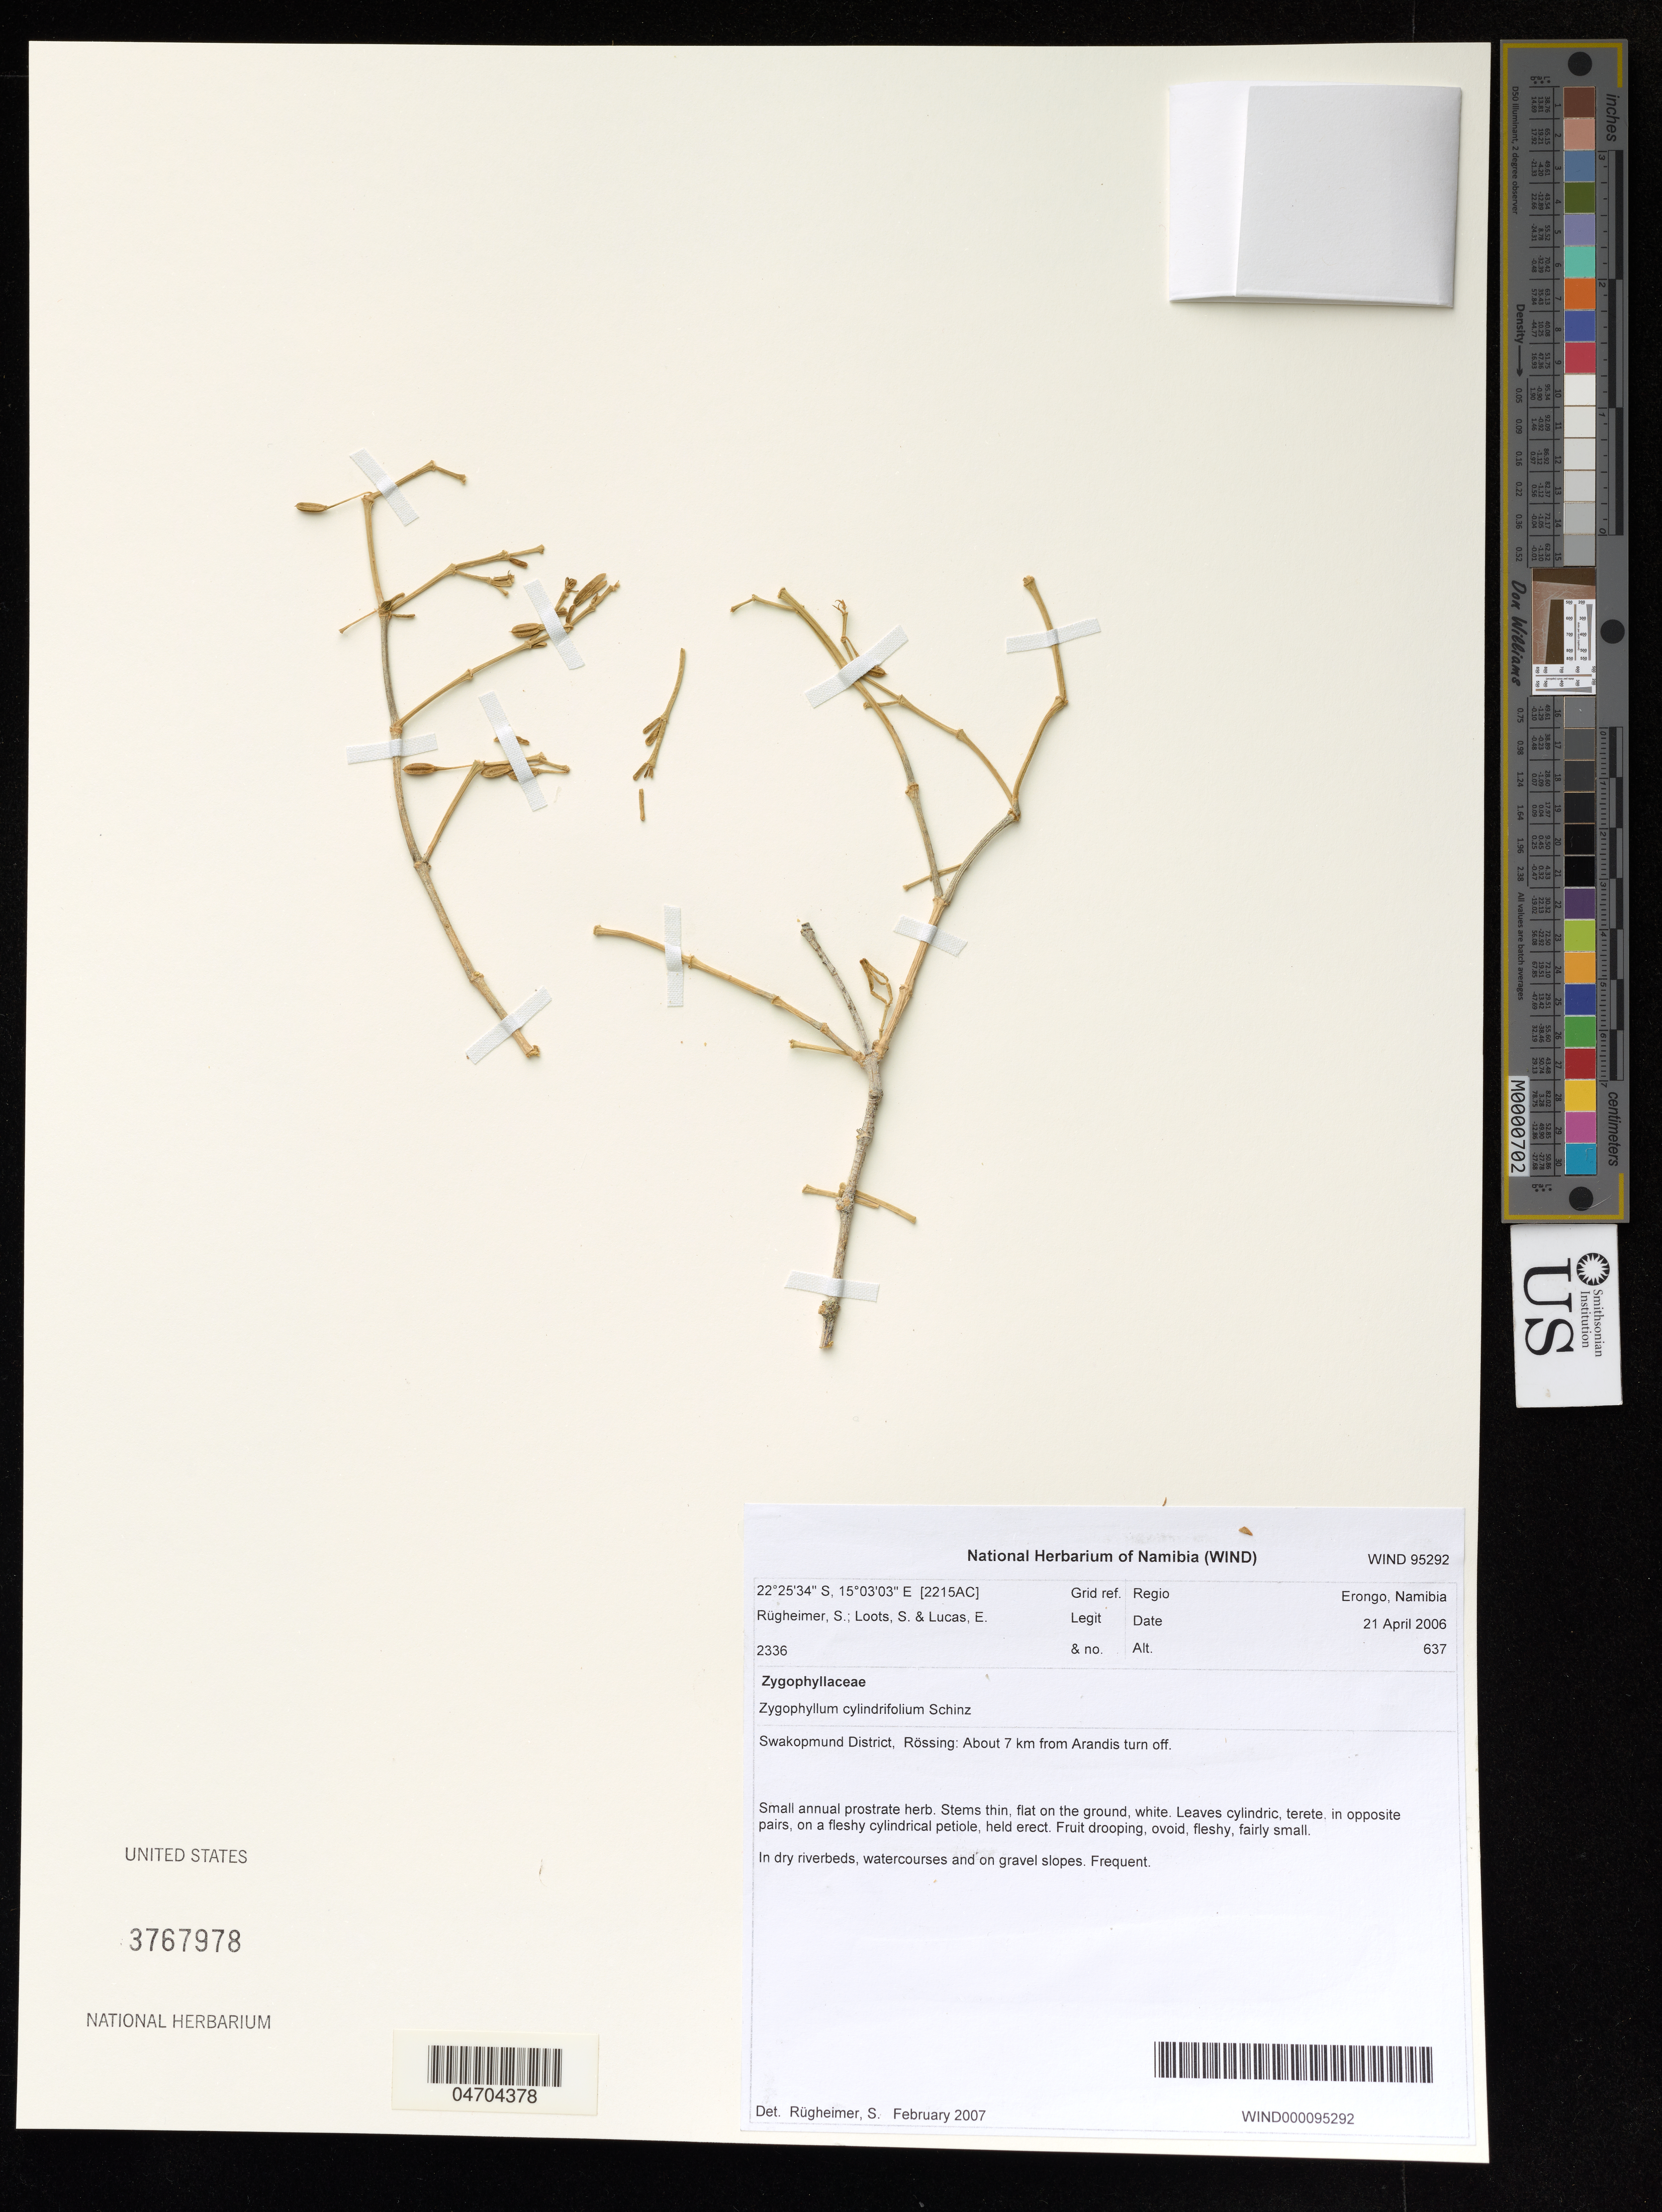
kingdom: Plantae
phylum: Tracheophyta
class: Magnoliopsida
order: Zygophyllales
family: Zygophyllaceae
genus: Zygophyllum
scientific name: Zygophyllum cylindrifolium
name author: Schinz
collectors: S. Rugheimer & S. Loots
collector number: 2336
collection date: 2006-04-21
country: Namibia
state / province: Erongo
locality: Swakopmund Distrct, Rössing: About 7 km from Arandis turn off.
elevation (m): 637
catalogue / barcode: US 3767978